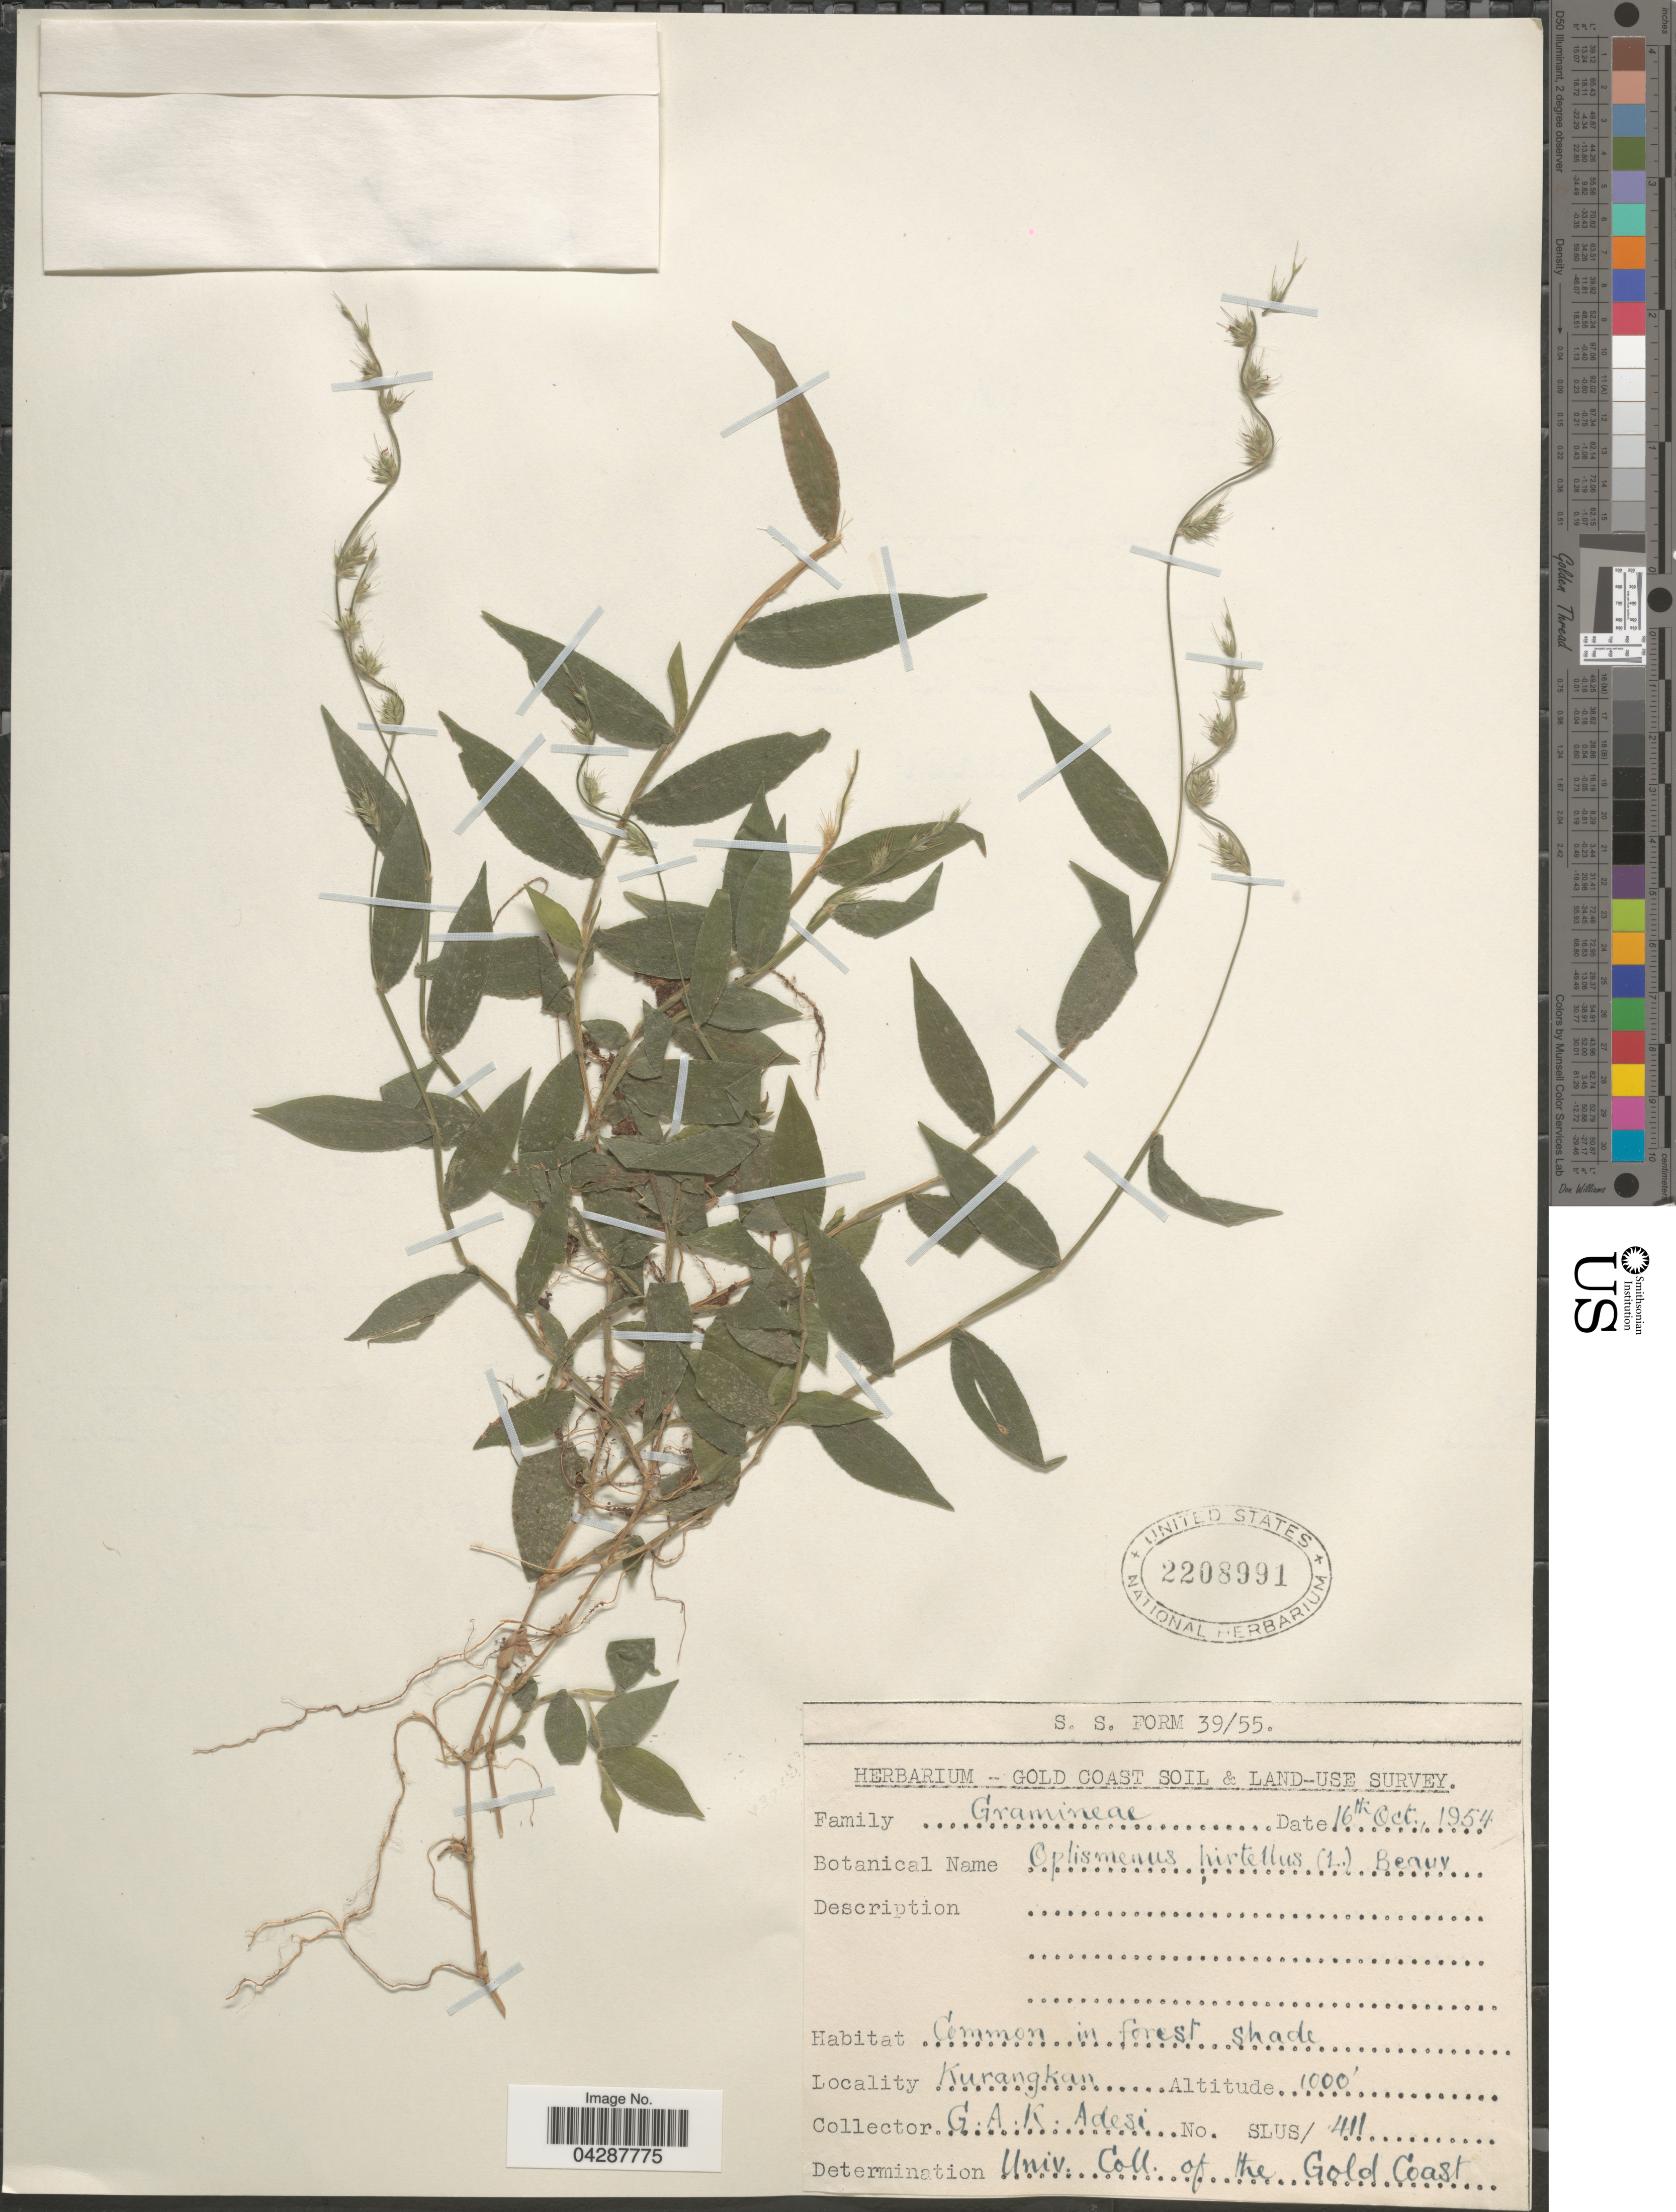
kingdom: Plantae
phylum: Tracheophyta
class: Liliopsida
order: Poales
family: Poaceae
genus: Oplismenus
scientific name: Oplismenus hirtellus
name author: (L.) P. Beauv.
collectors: G. A. K. Adesi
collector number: SLUS/411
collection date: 1954-10-16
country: Ghana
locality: Kurangkan.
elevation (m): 305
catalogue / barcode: US 2208991